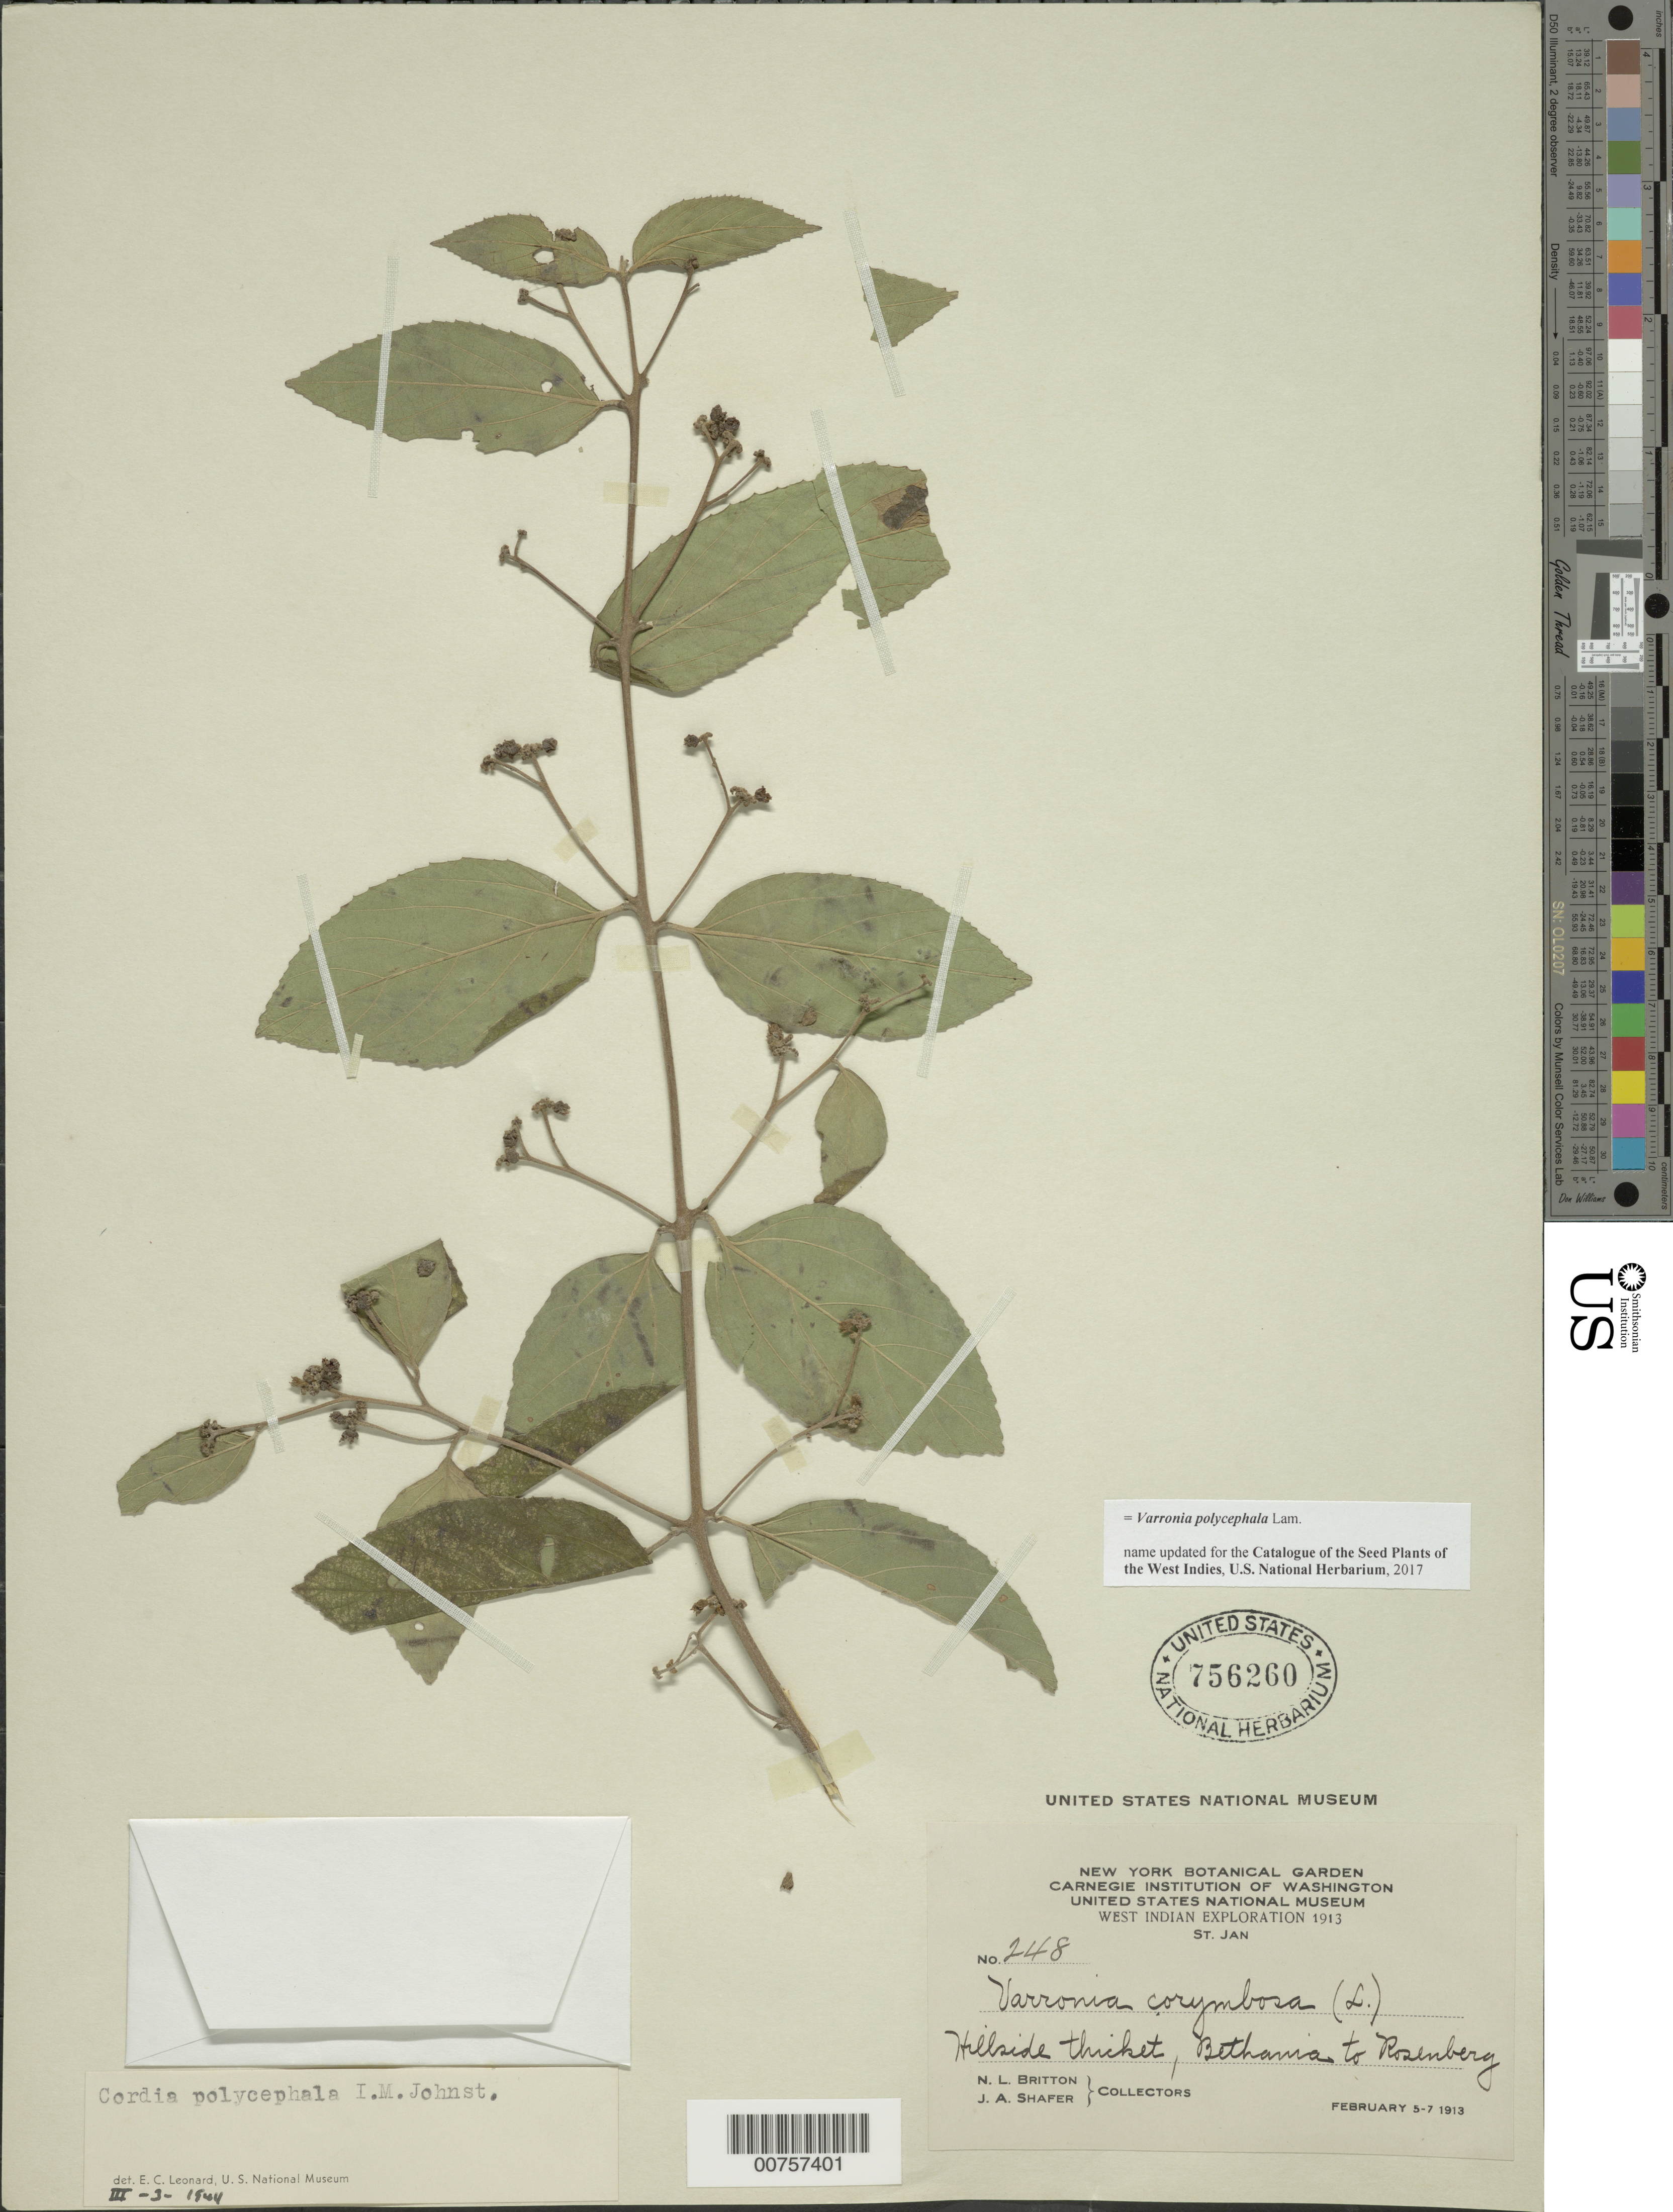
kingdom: Plantae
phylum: Tracheophyta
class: Magnoliopsida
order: Boraginales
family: Cordiaceae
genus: Varronia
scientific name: Varronia polycephala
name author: Lam.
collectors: N. Britton & J. A. Shafer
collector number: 248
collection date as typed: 05 Feb 1913 to 07 Feb 1913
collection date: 1913-02-05/1913-02-07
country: U.S. Virgin Islands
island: St. John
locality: Bethania to Rosenberg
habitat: Hillside thicket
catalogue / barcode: US 756260